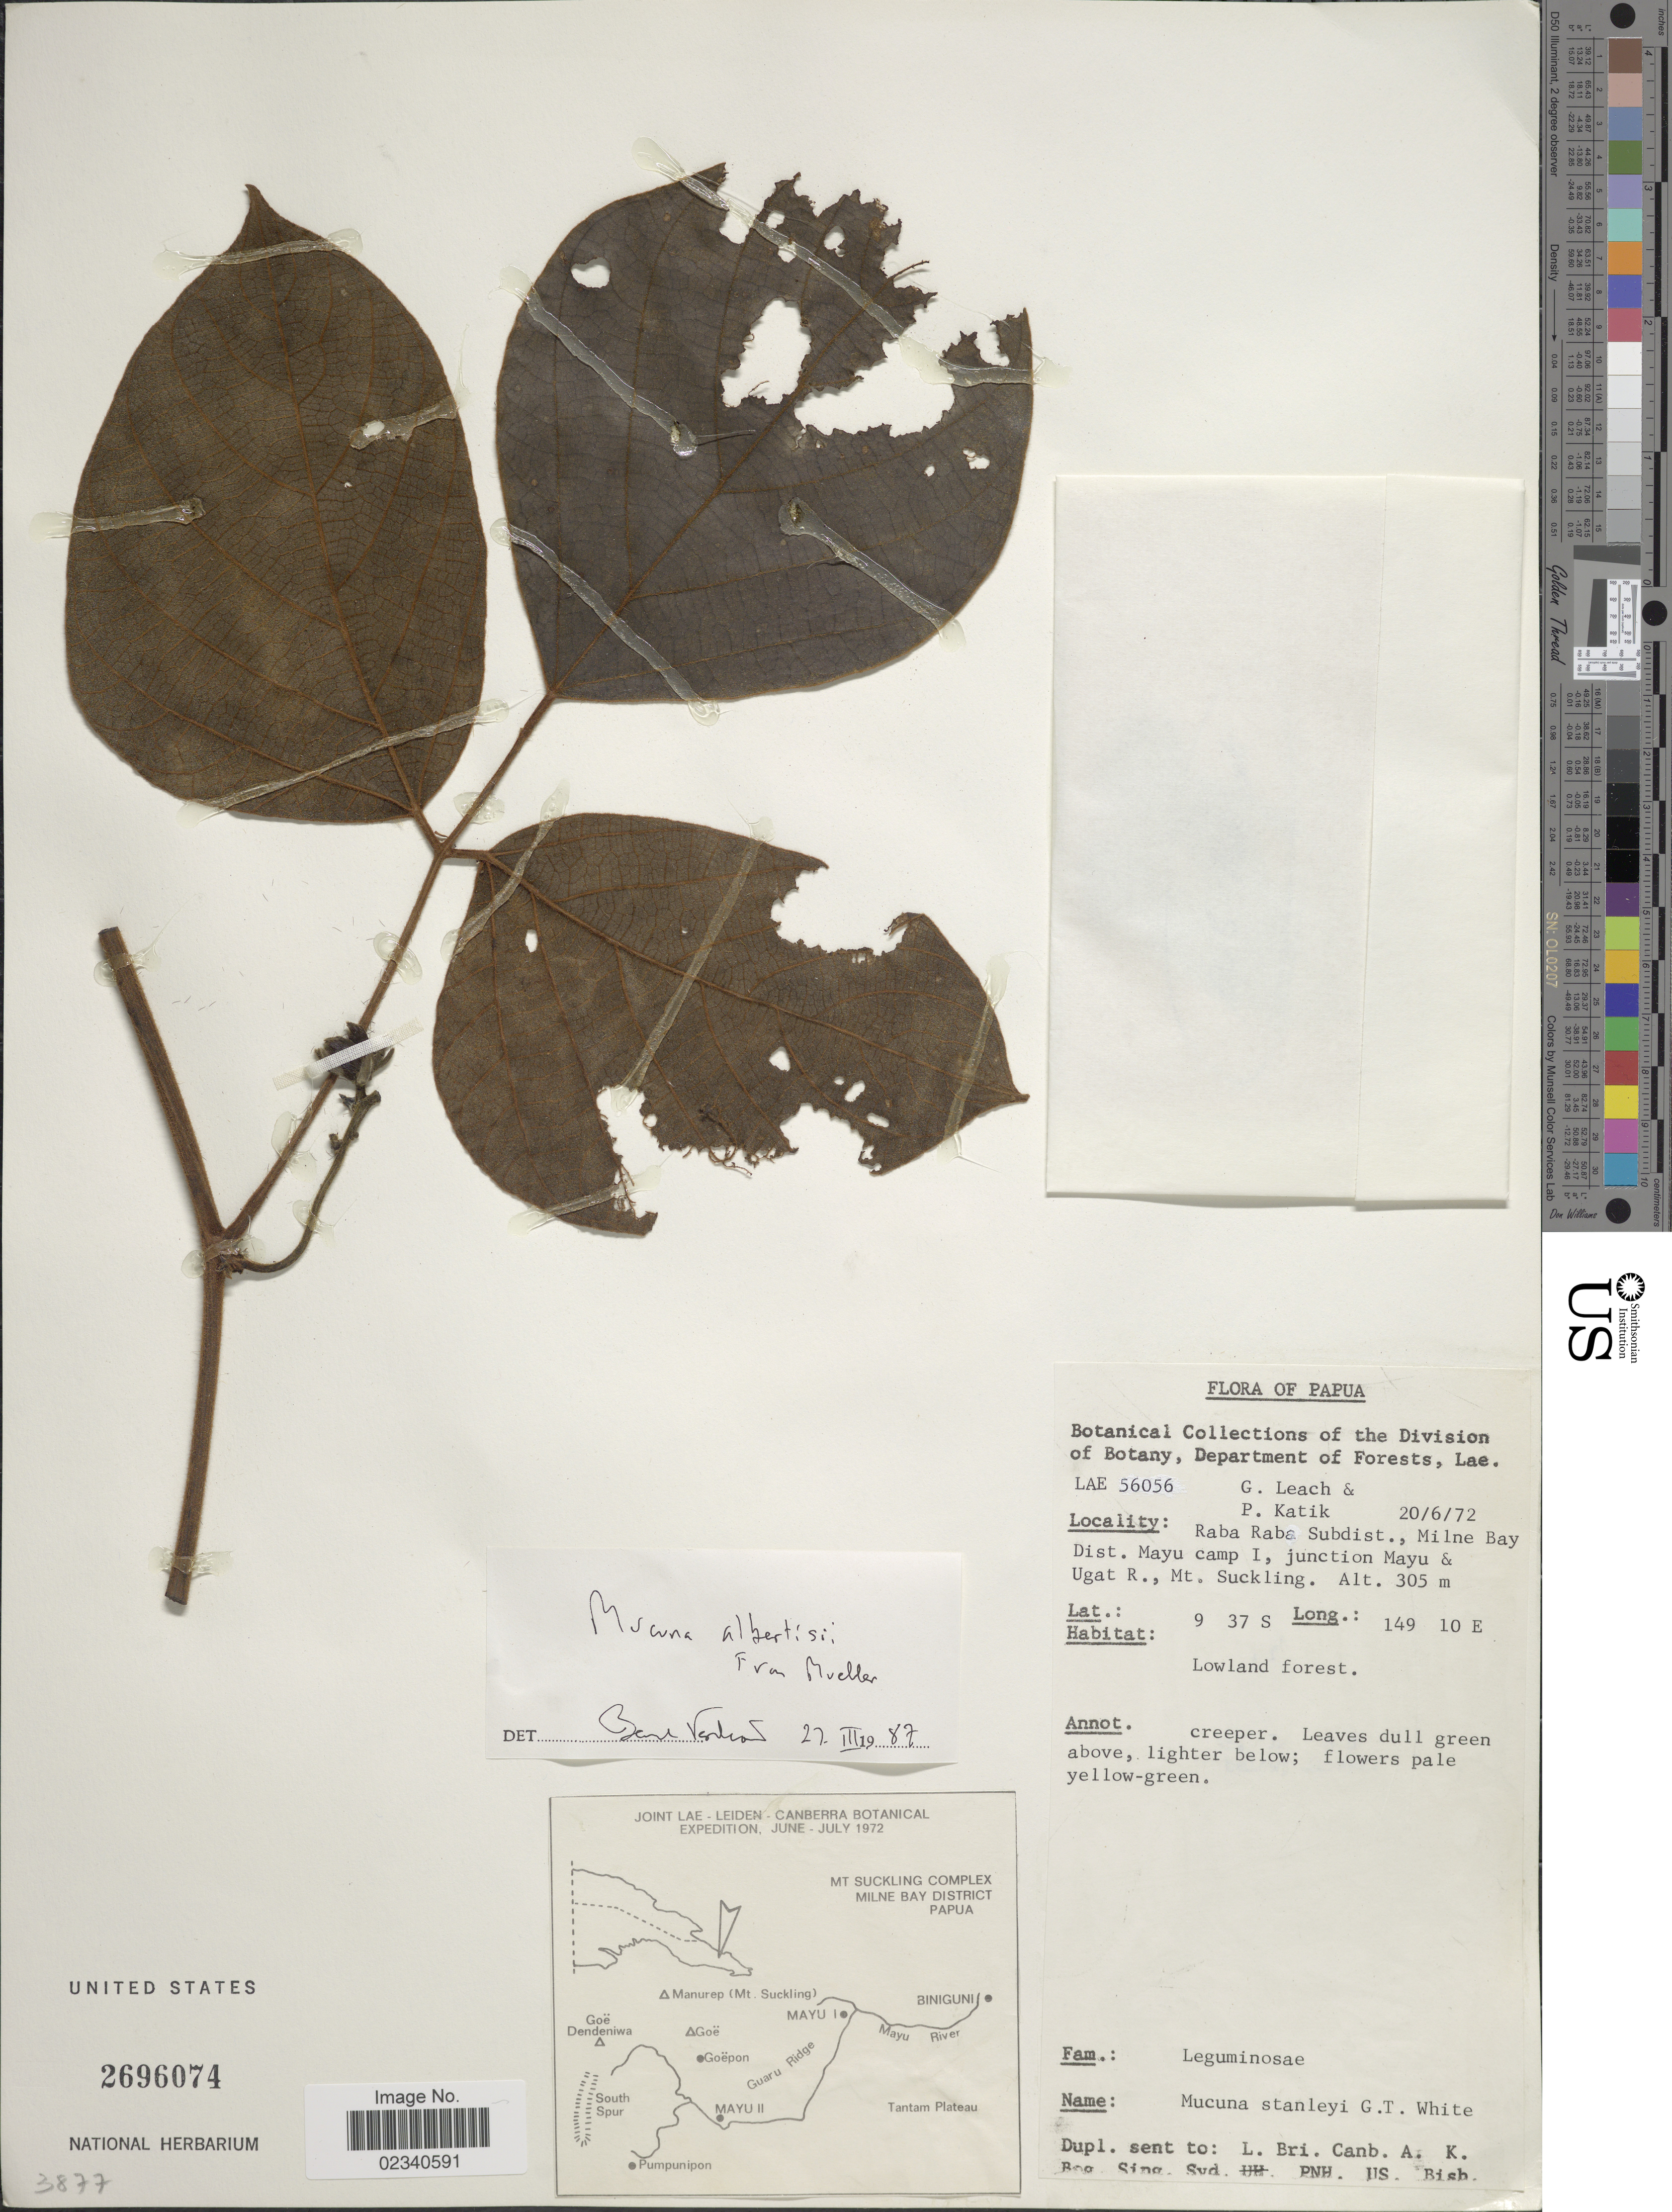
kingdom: Plantae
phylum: Tracheophyta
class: Magnoliopsida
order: Fabales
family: Fabaceae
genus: Mucuna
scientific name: Mucuna albertisii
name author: F. Muell.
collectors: G. Leach & P. Katik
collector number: LAE 56056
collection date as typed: Transcribed d/m/y: 20/6/72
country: Papua New Guinea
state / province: Milne Bay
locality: Papua. Raba Raba Subdist. Mayu camp I, junction Mayu & Ugat R., Mt. Suckling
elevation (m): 305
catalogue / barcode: US 2696074